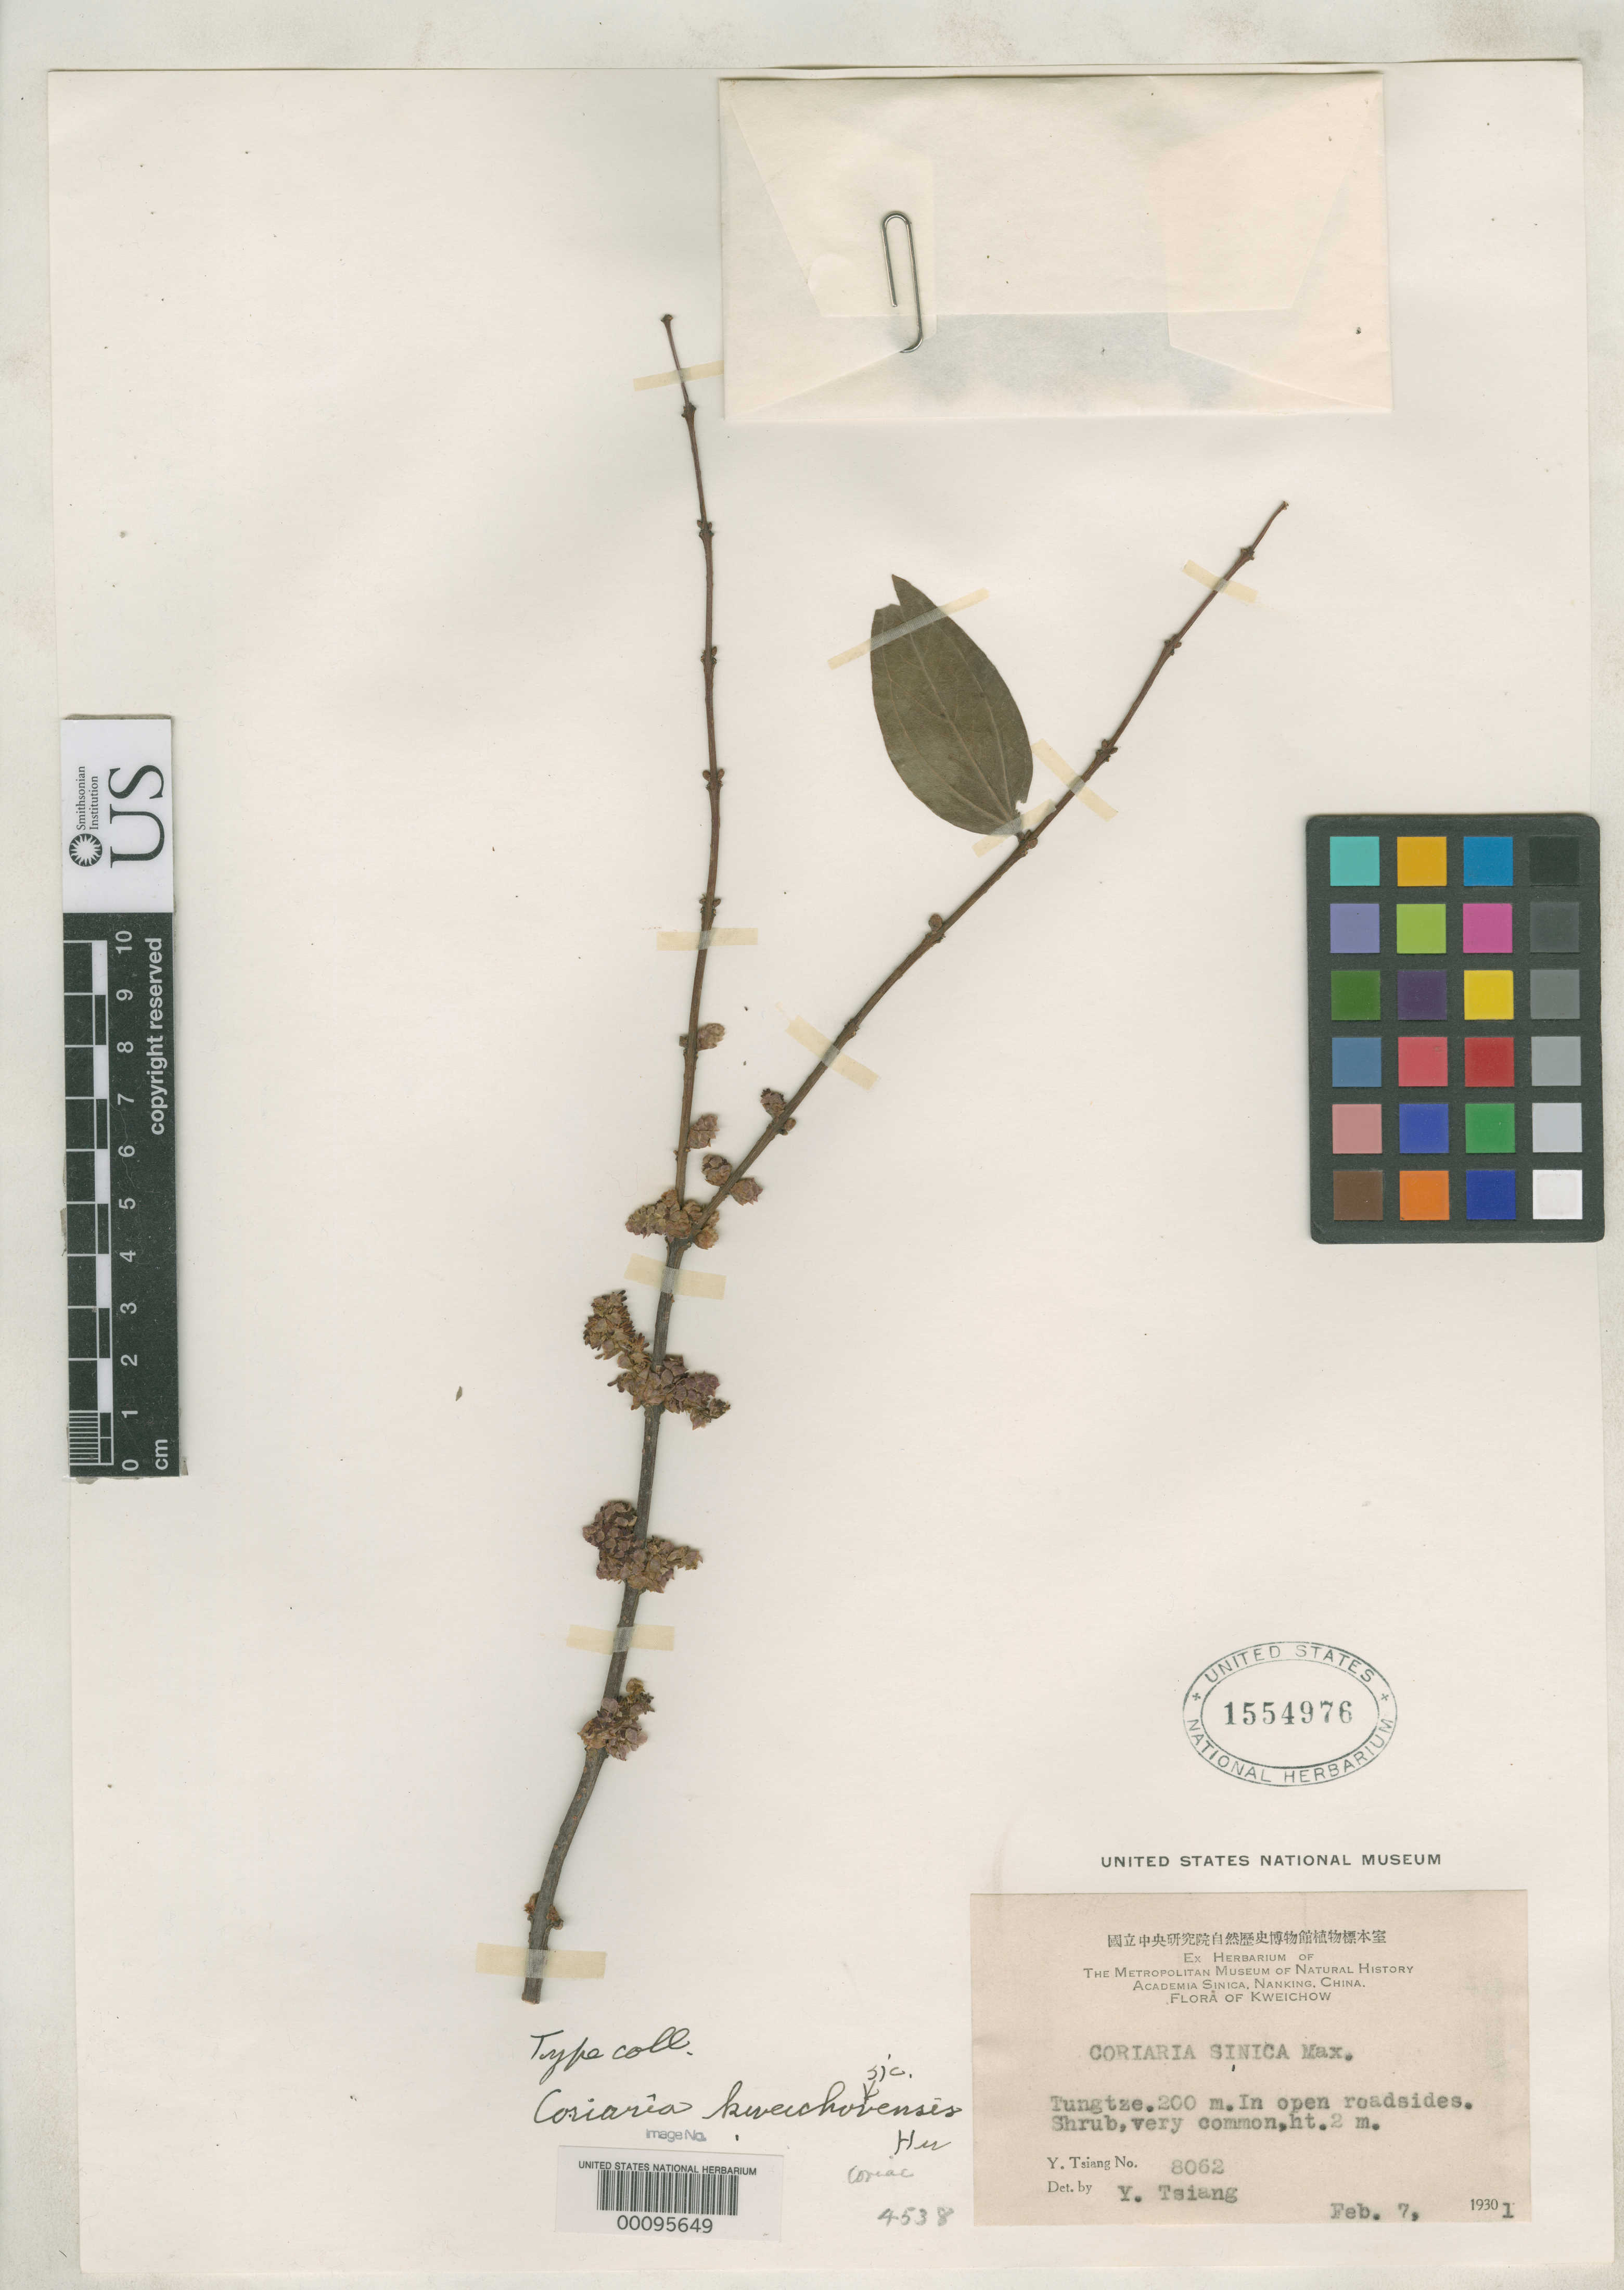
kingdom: Plantae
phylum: Tracheophyta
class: Magnoliopsida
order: Cucurbitales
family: Coriariaceae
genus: Coriaria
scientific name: Coriaria kweichovensis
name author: Hu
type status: Type Collection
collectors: Y. Tsiang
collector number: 8062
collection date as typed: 07 Feb 1931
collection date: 1931-02-07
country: China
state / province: Guizhou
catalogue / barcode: US 1554976